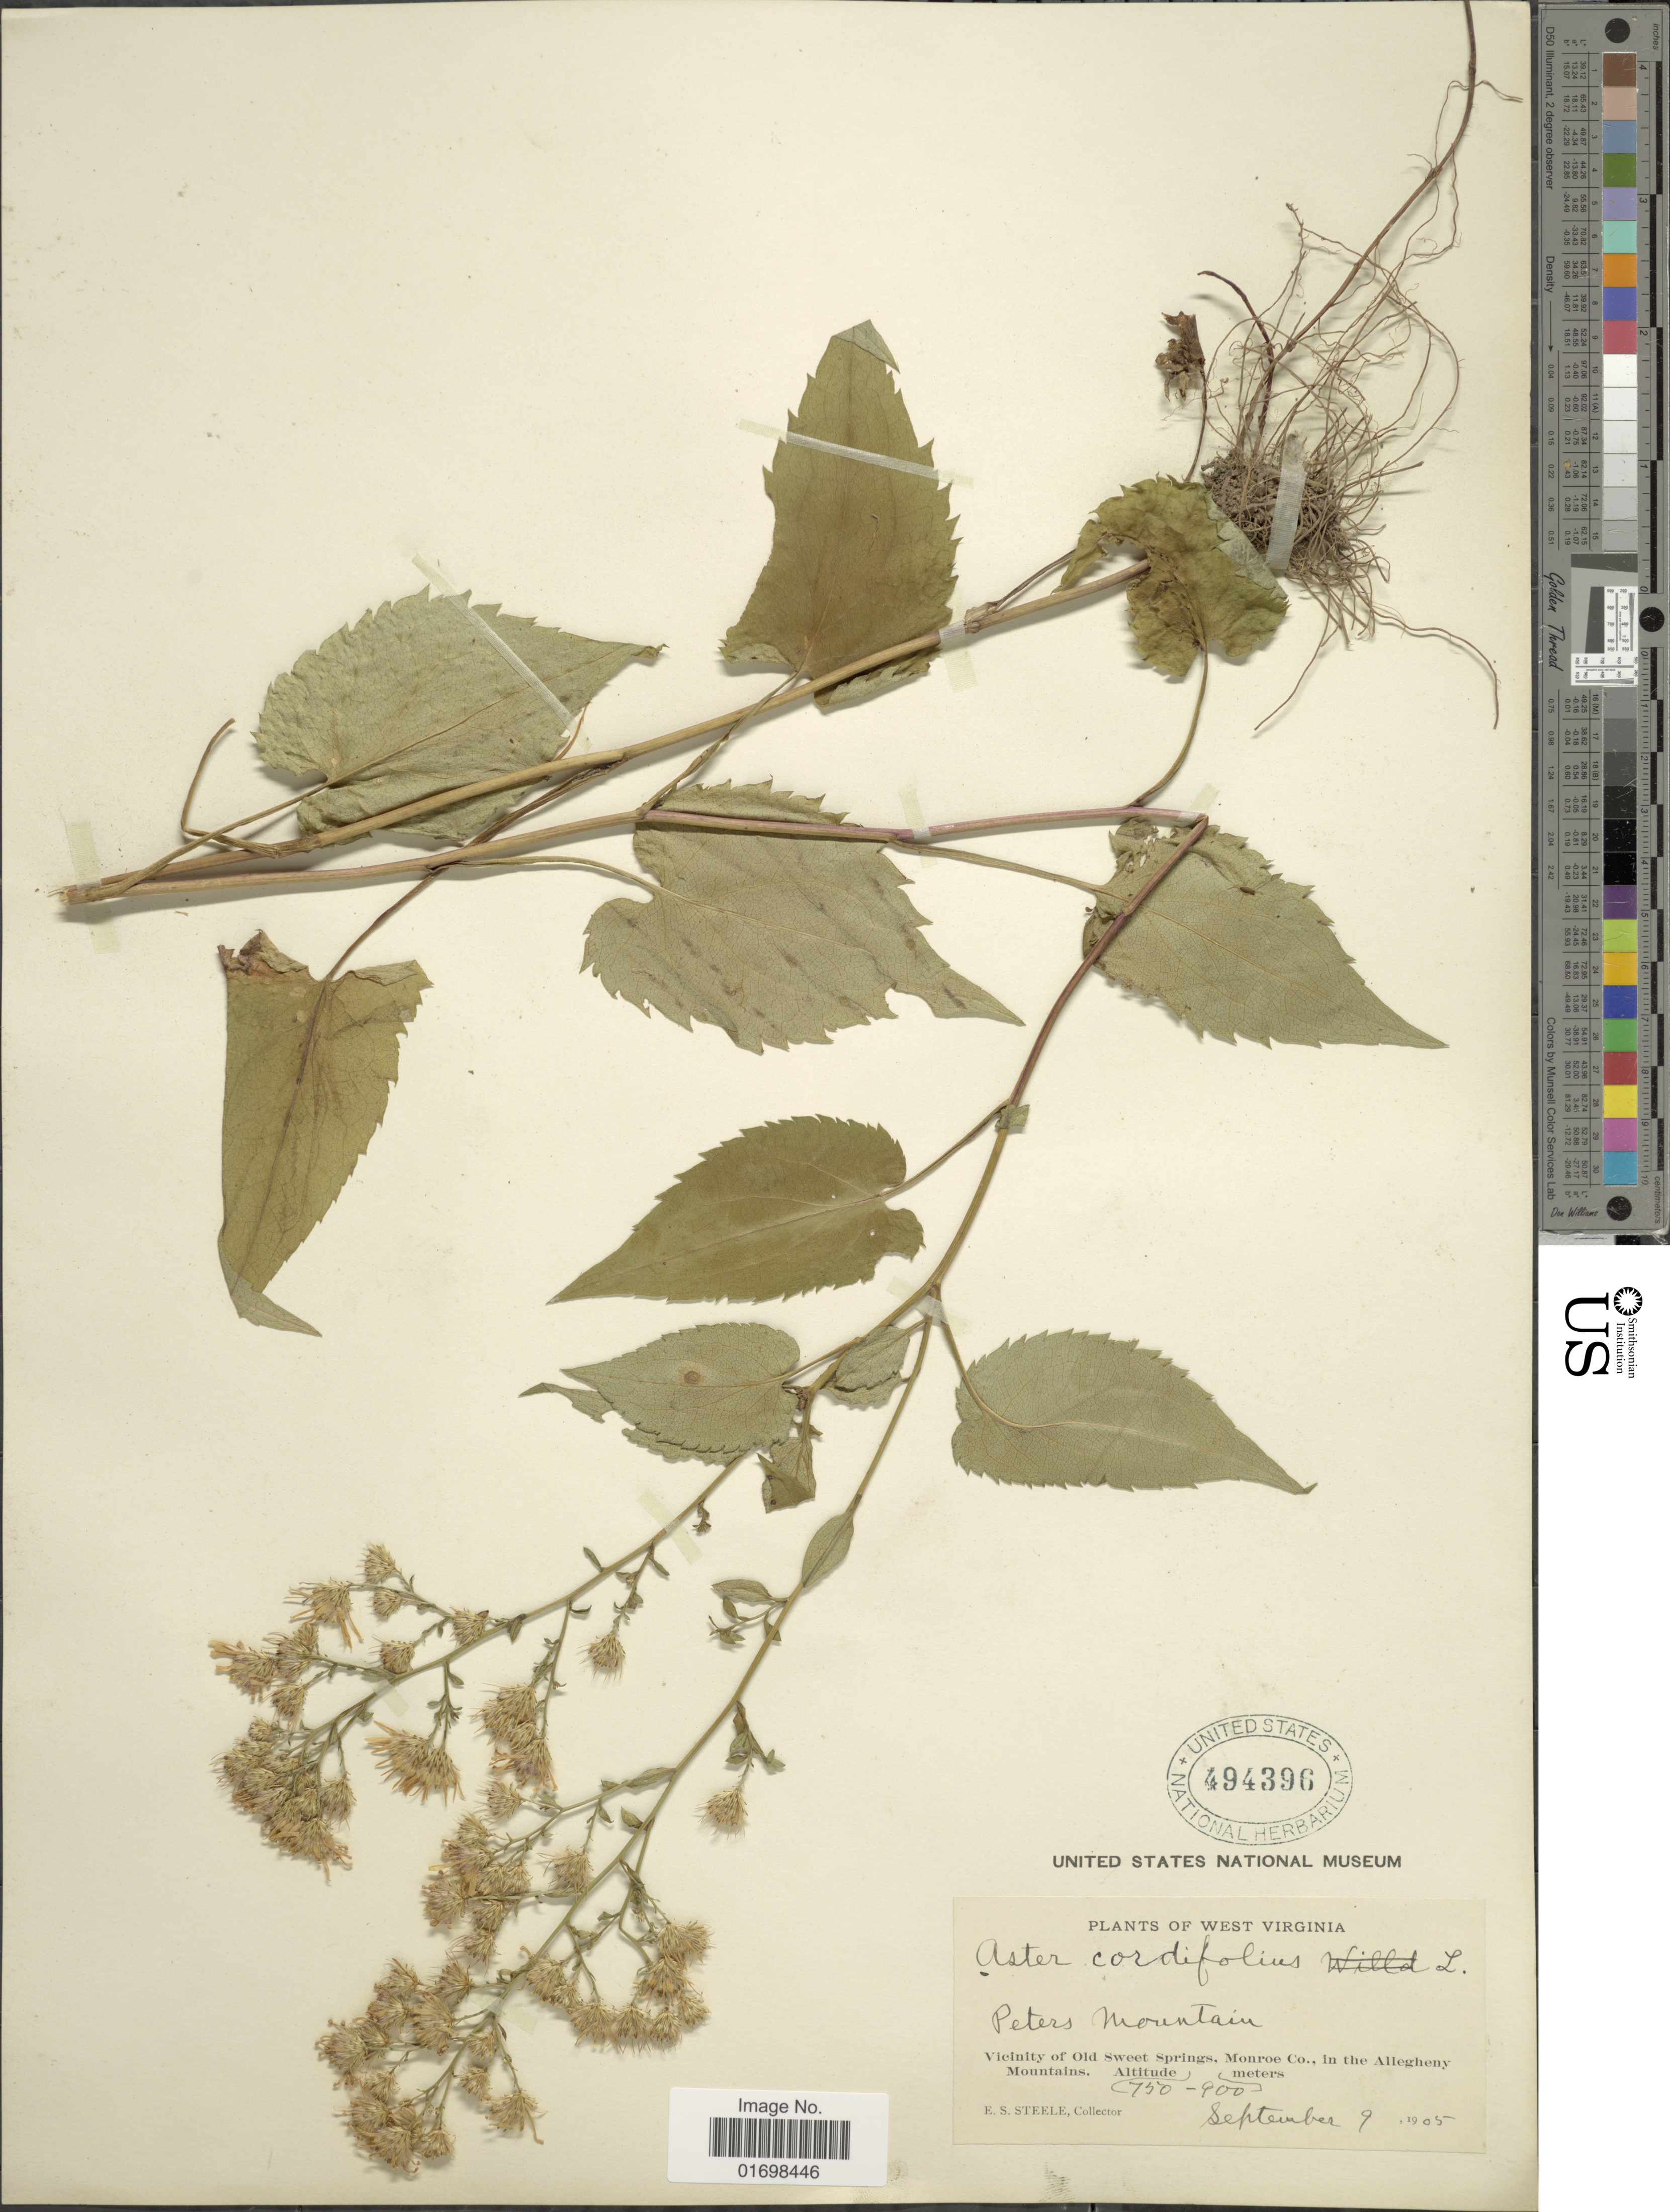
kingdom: Plantae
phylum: Tracheophyta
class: Magnoliopsida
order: Asterales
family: Asteraceae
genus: Symphyotrichum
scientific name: Symphyotrichum cordifolium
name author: (L.) G.L. Nesom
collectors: E. Steele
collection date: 1905-09-09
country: United States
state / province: West Virginia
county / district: Monroe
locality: Peters Mountain, Vicinity of Old Sweet Springs, Monroe Co., in the Allegheny Mountains.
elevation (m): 750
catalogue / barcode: US 494396